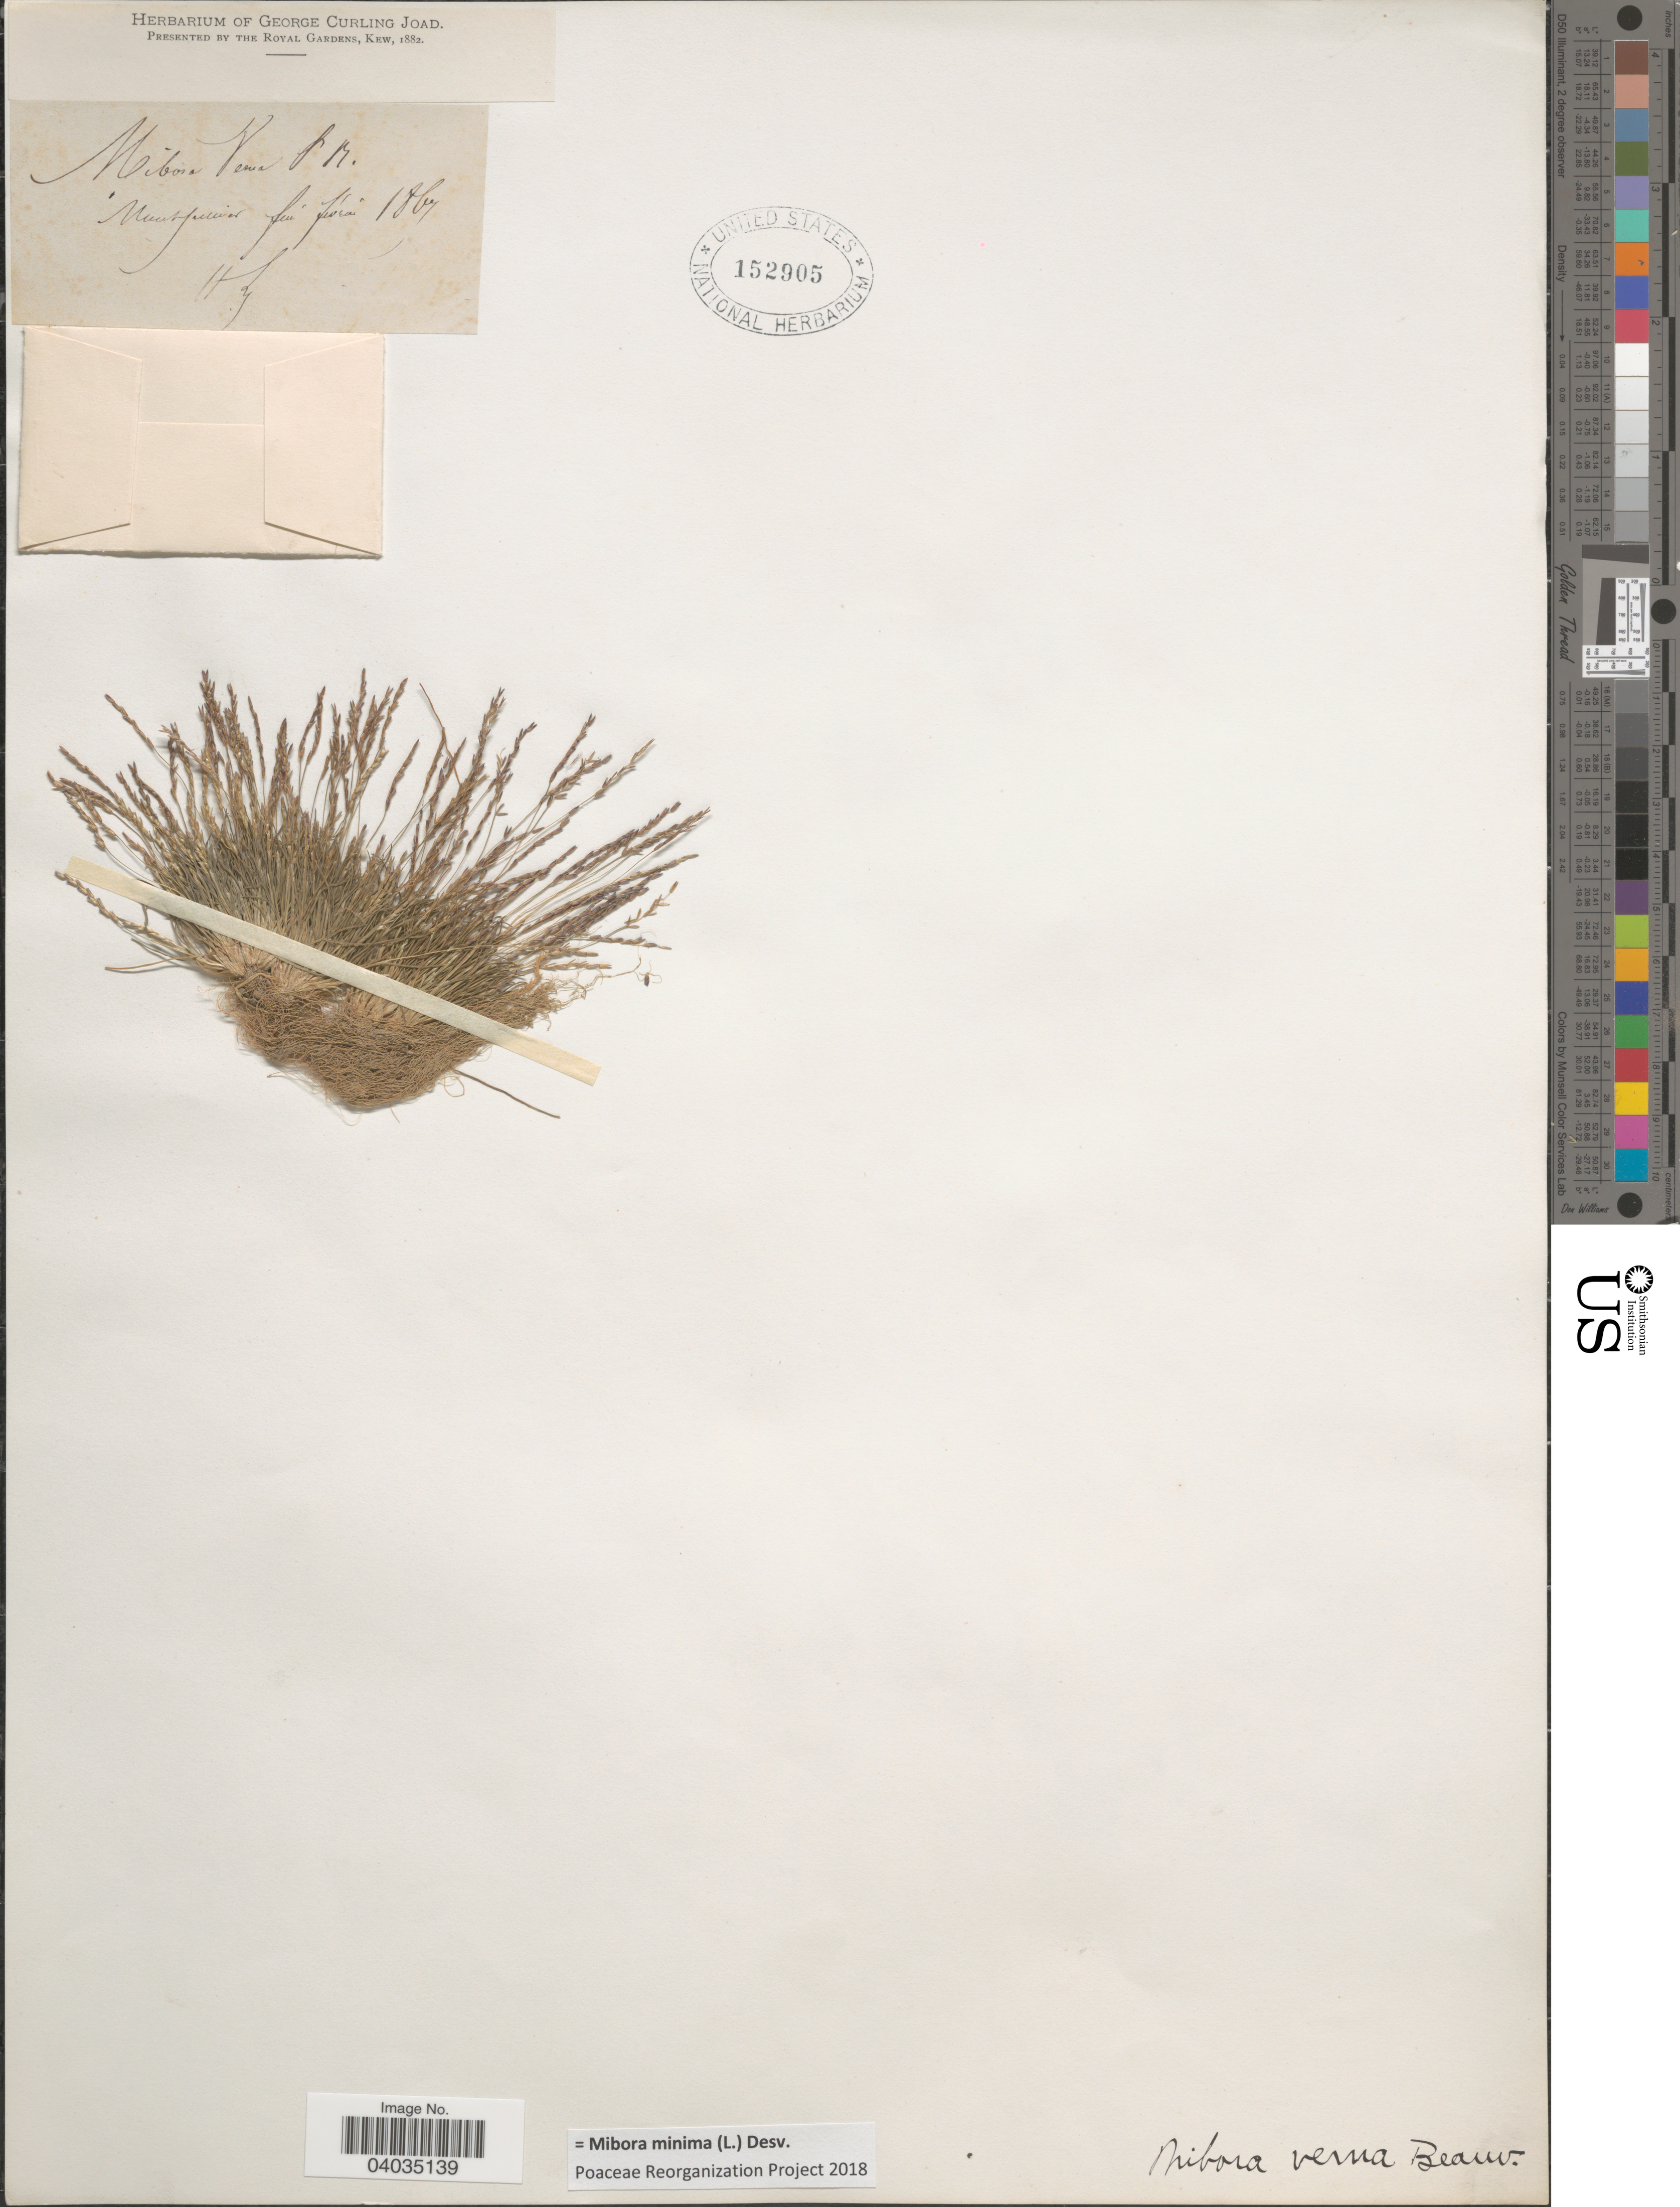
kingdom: Plantae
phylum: Tracheophyta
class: Liliopsida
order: Poales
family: Poaceae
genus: Mibora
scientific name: Mibora minima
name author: (L.) Desv.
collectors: H. G.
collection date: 1867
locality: Montpellier fui fiocon. [interpreted]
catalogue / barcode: US 152905